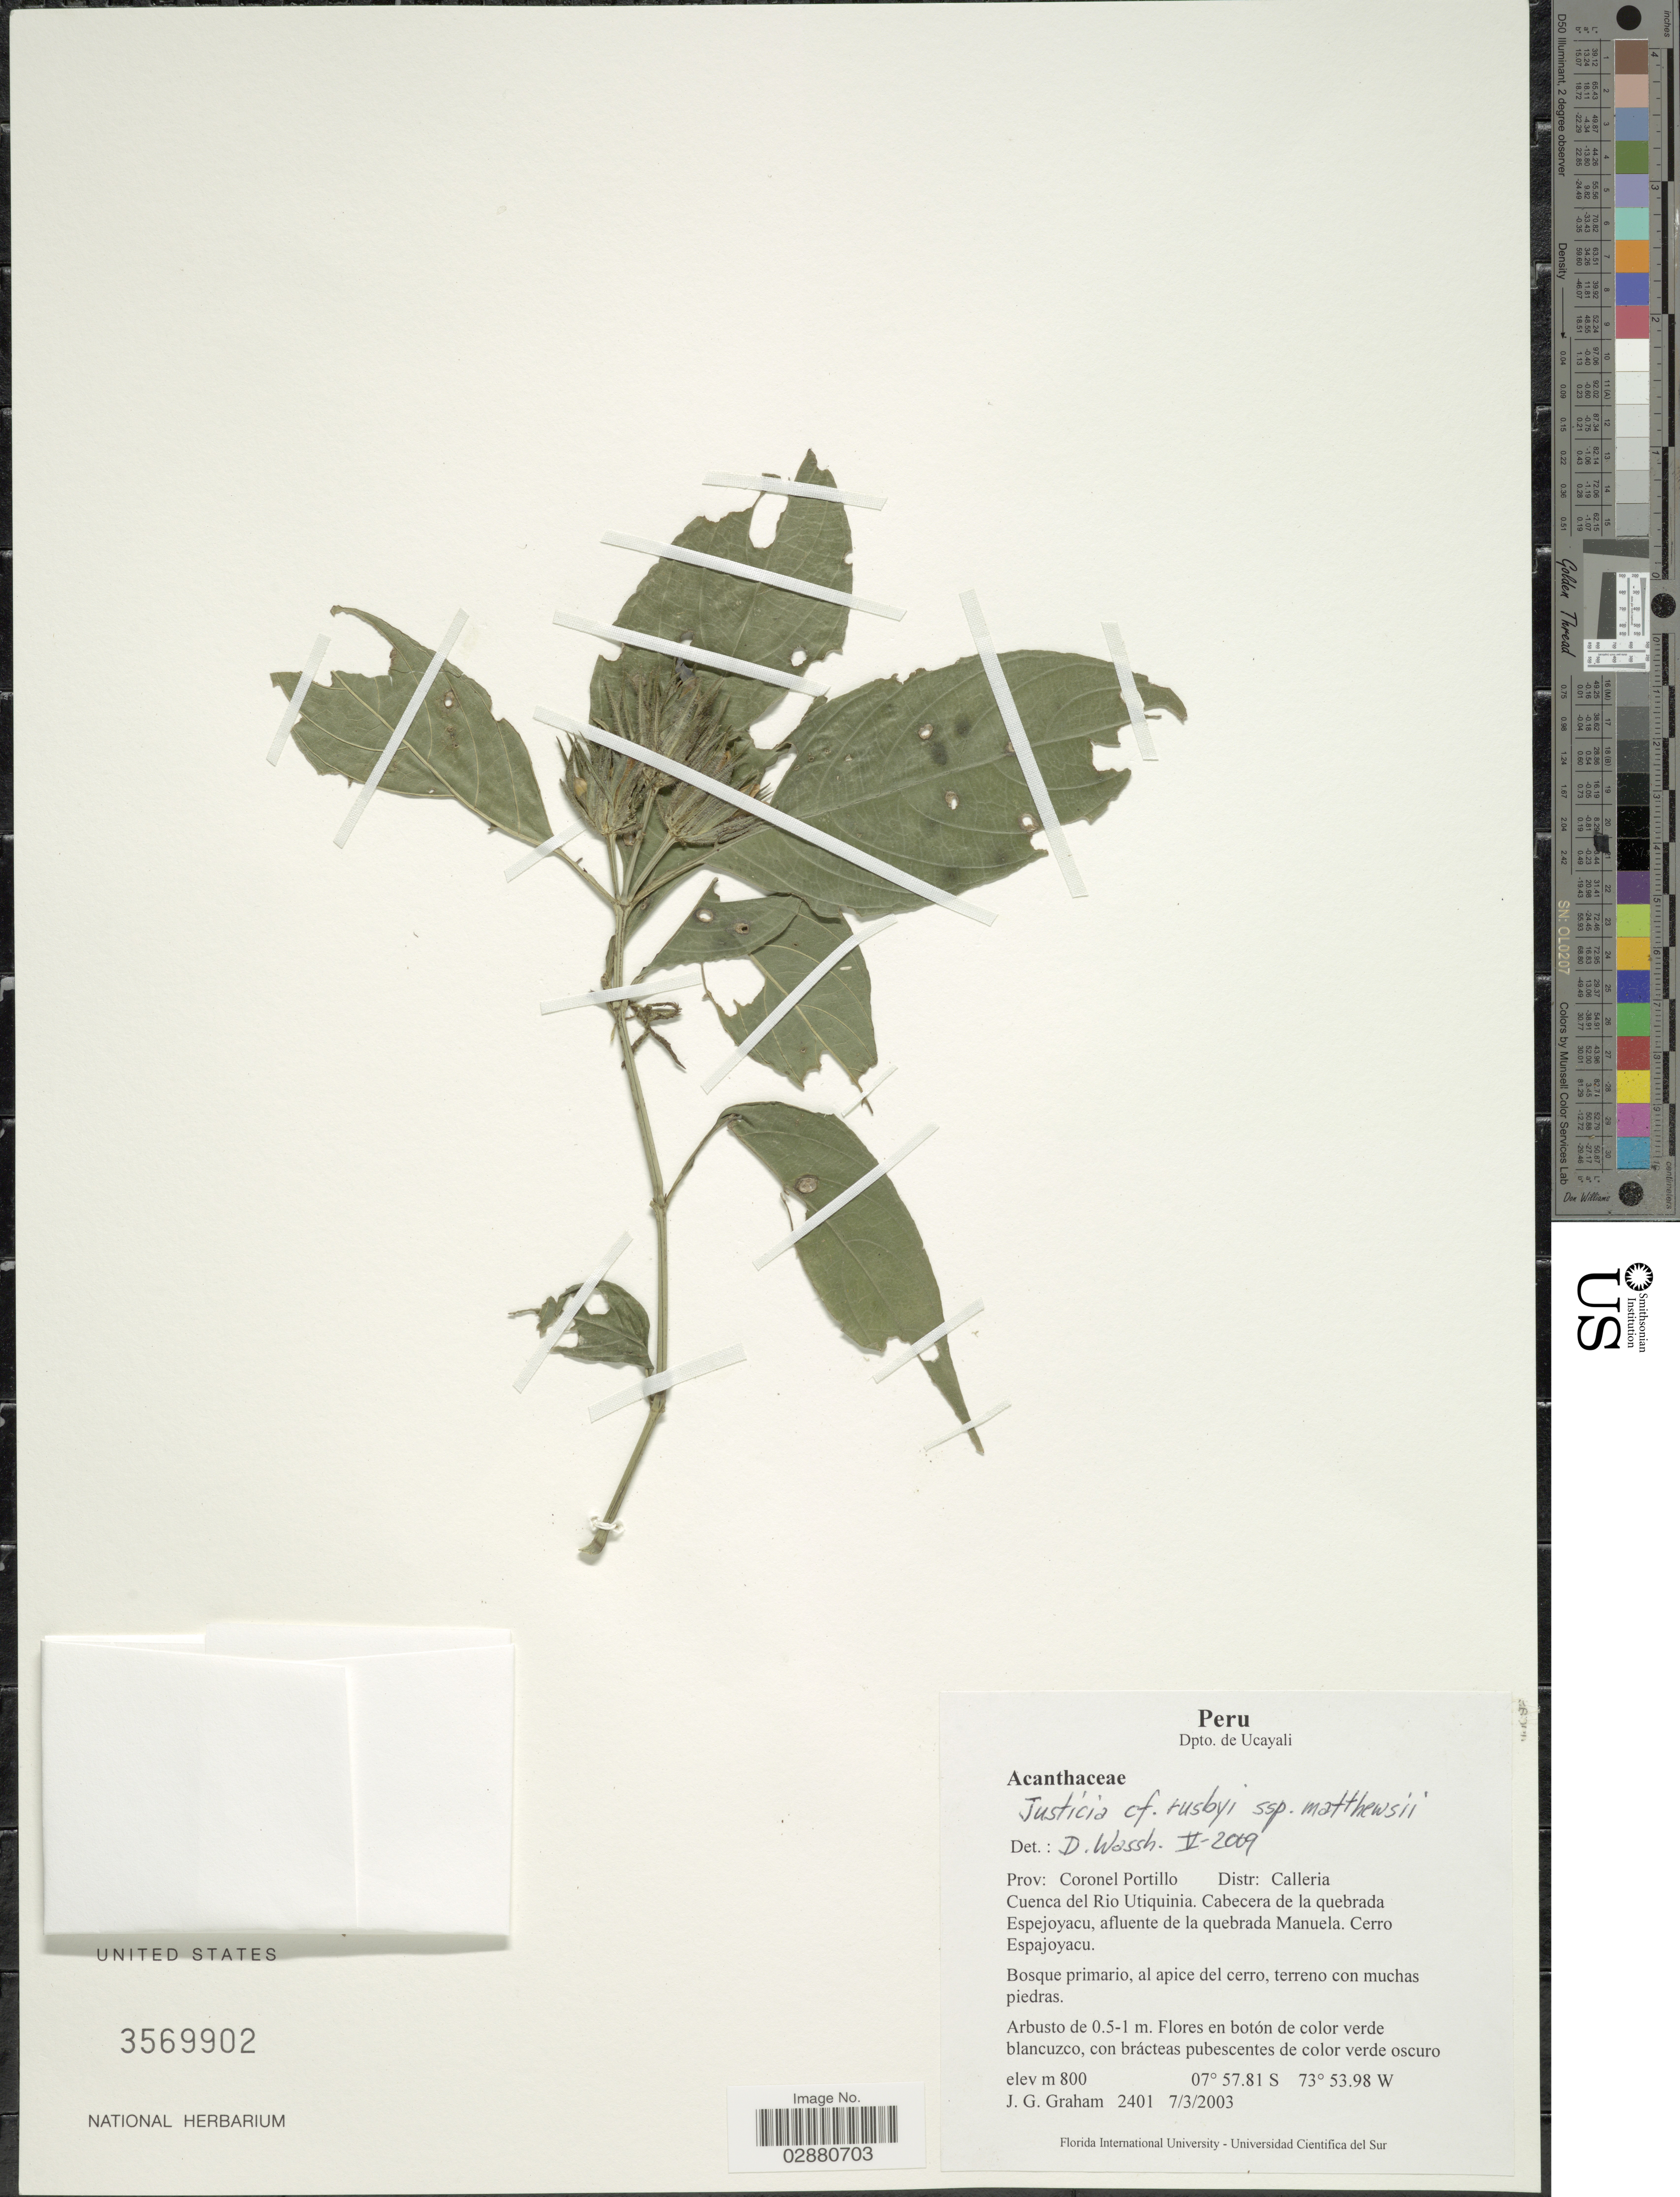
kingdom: Plantae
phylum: Tracheophyta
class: Magnoliopsida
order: Lamiales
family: Acanthaceae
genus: Justicia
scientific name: Justicia rusbyi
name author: (Lindau) V.A.W. Graham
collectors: J. Graham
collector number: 2401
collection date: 2003-03-07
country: Peru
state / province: Ucayali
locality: Dpto. de Ucayali. Prov: Coronel Portillo. Distr: Calleria Cuenca del Rio Utiquinia. Cabecera del Rio Utiquinia. Cabecera de la quebrada Espejoyacu, afluente de la quebrada Manuela. Cerro Espajoyacu.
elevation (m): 800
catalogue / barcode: US 3569902